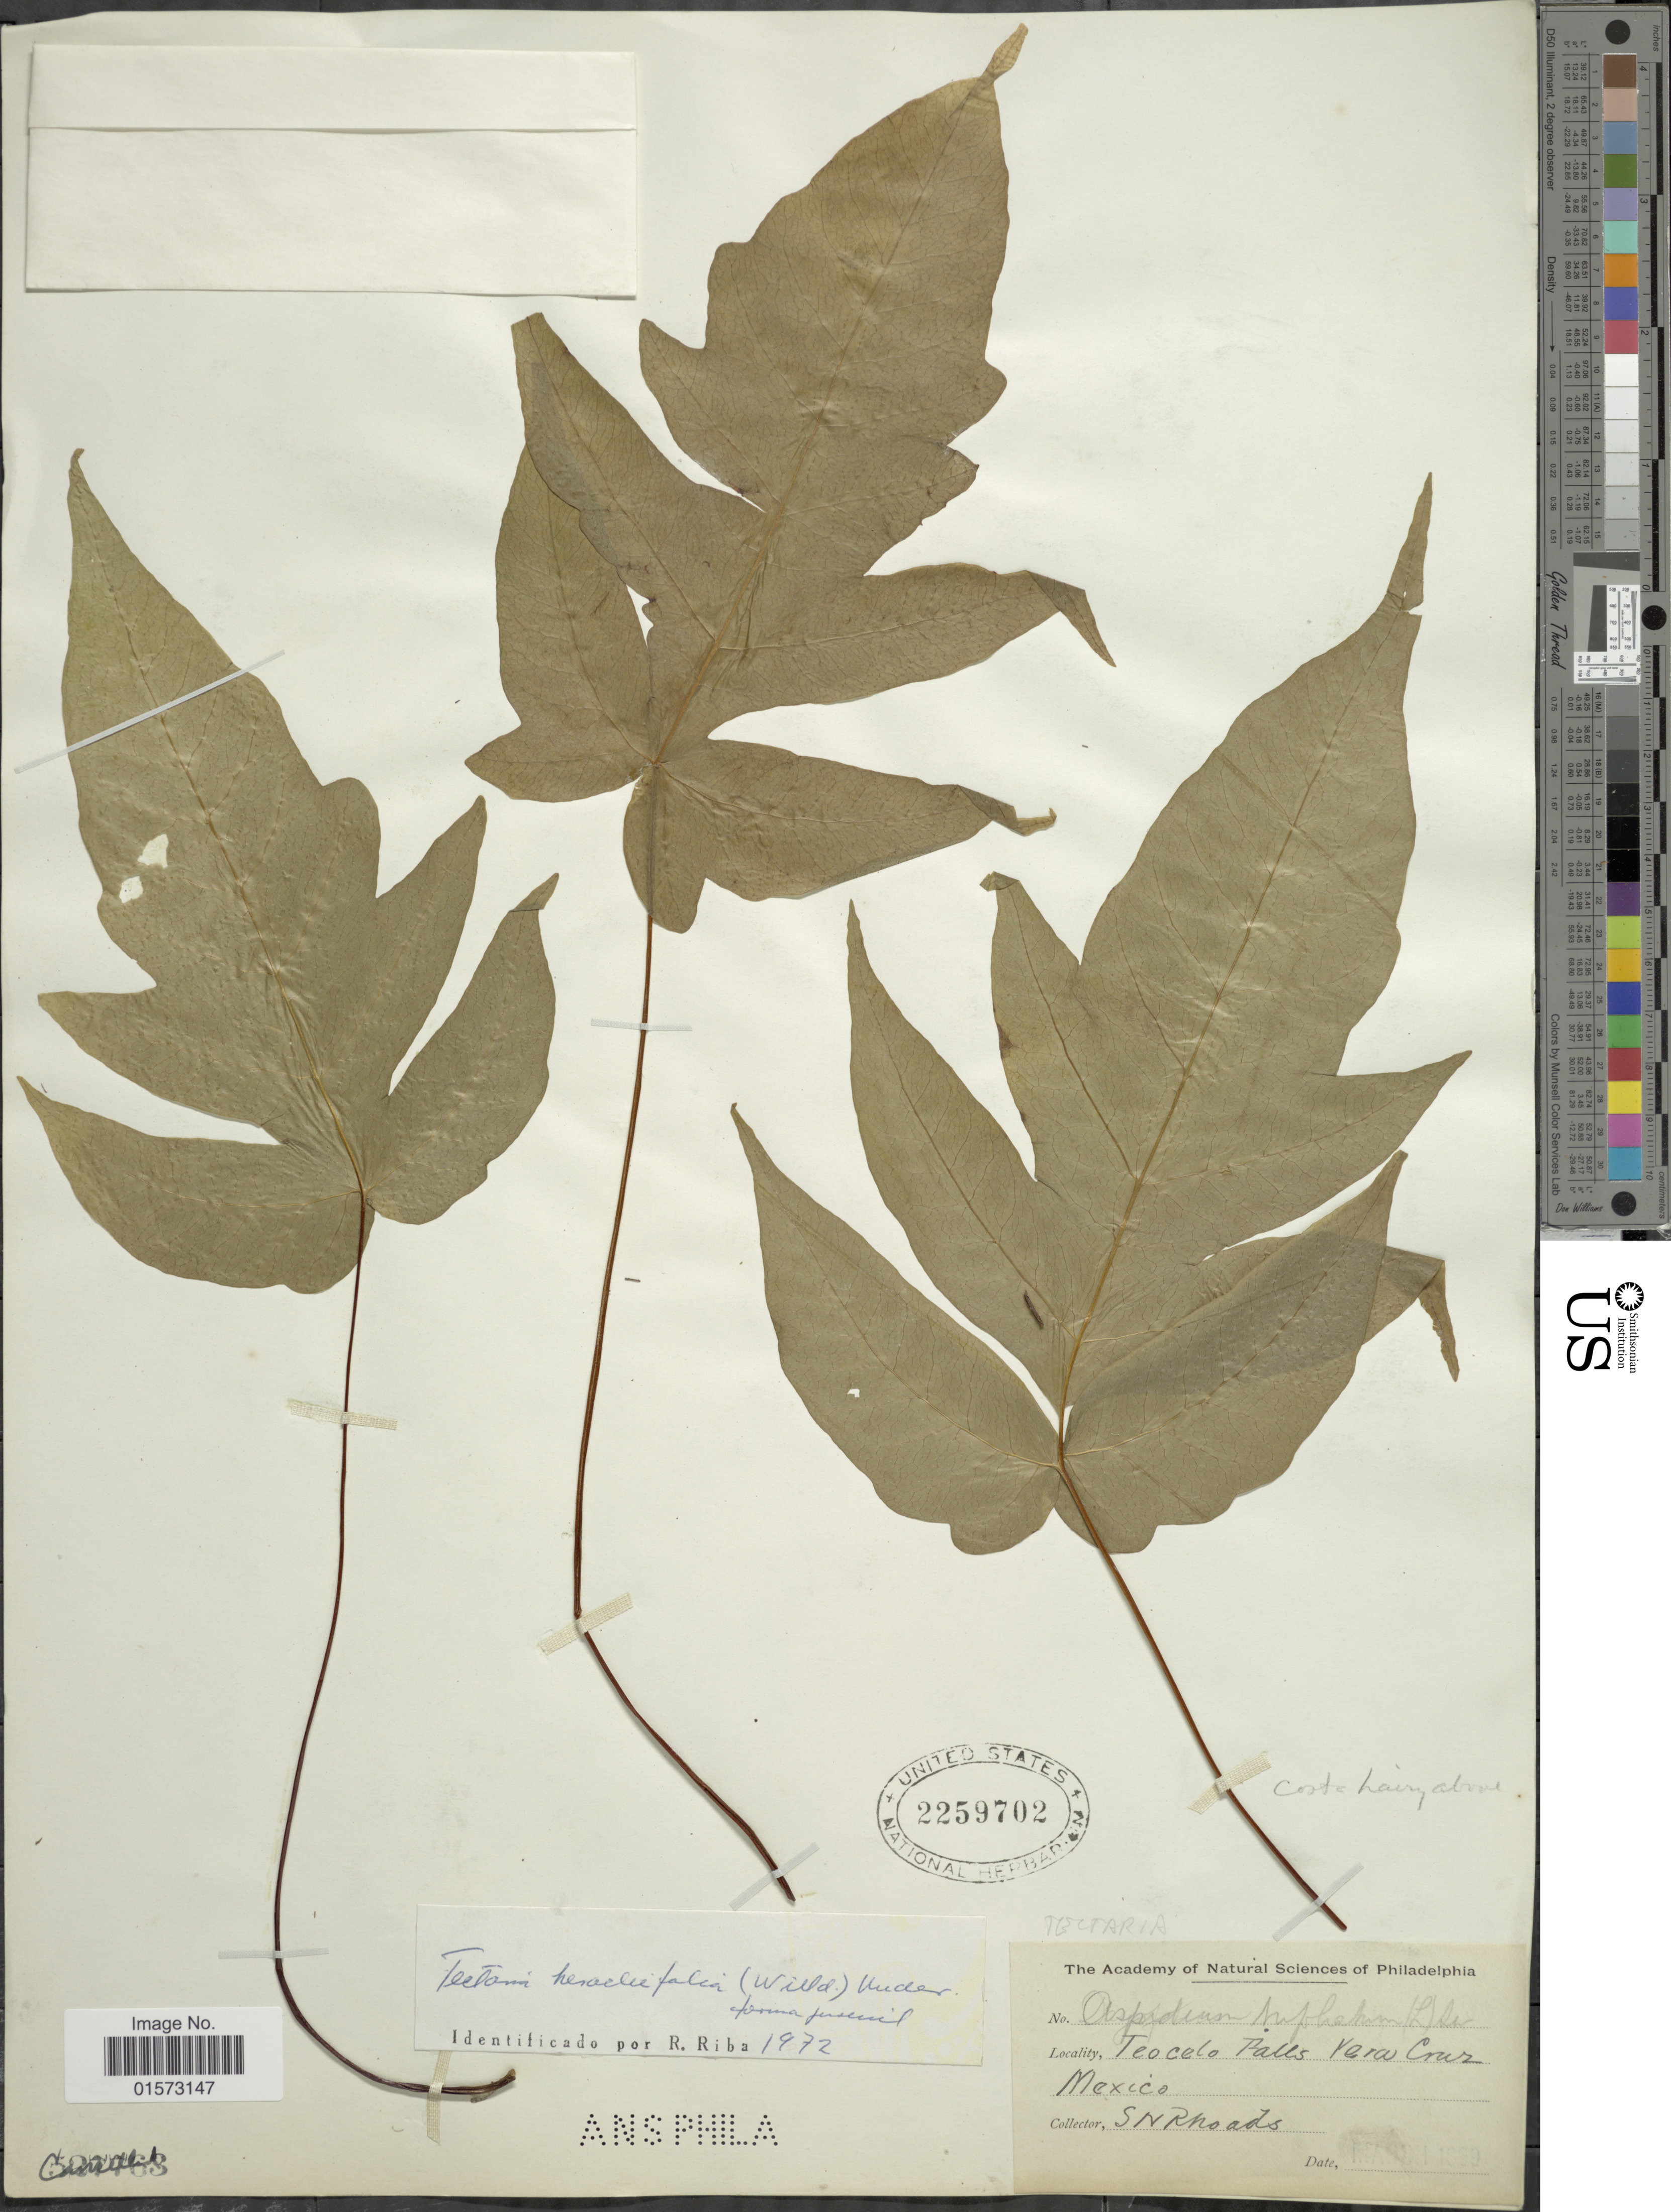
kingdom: Plantae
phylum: Tracheophyta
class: Polypodiopsida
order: Polypodiales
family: Tectariaceae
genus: Tectaria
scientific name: Tectaria heracleifolia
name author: (Willd.) Underw.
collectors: S. Rhoads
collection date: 1899-03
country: Mexico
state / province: Veracruz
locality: Teocelo Falls, Vera Cruz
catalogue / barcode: US 2259702